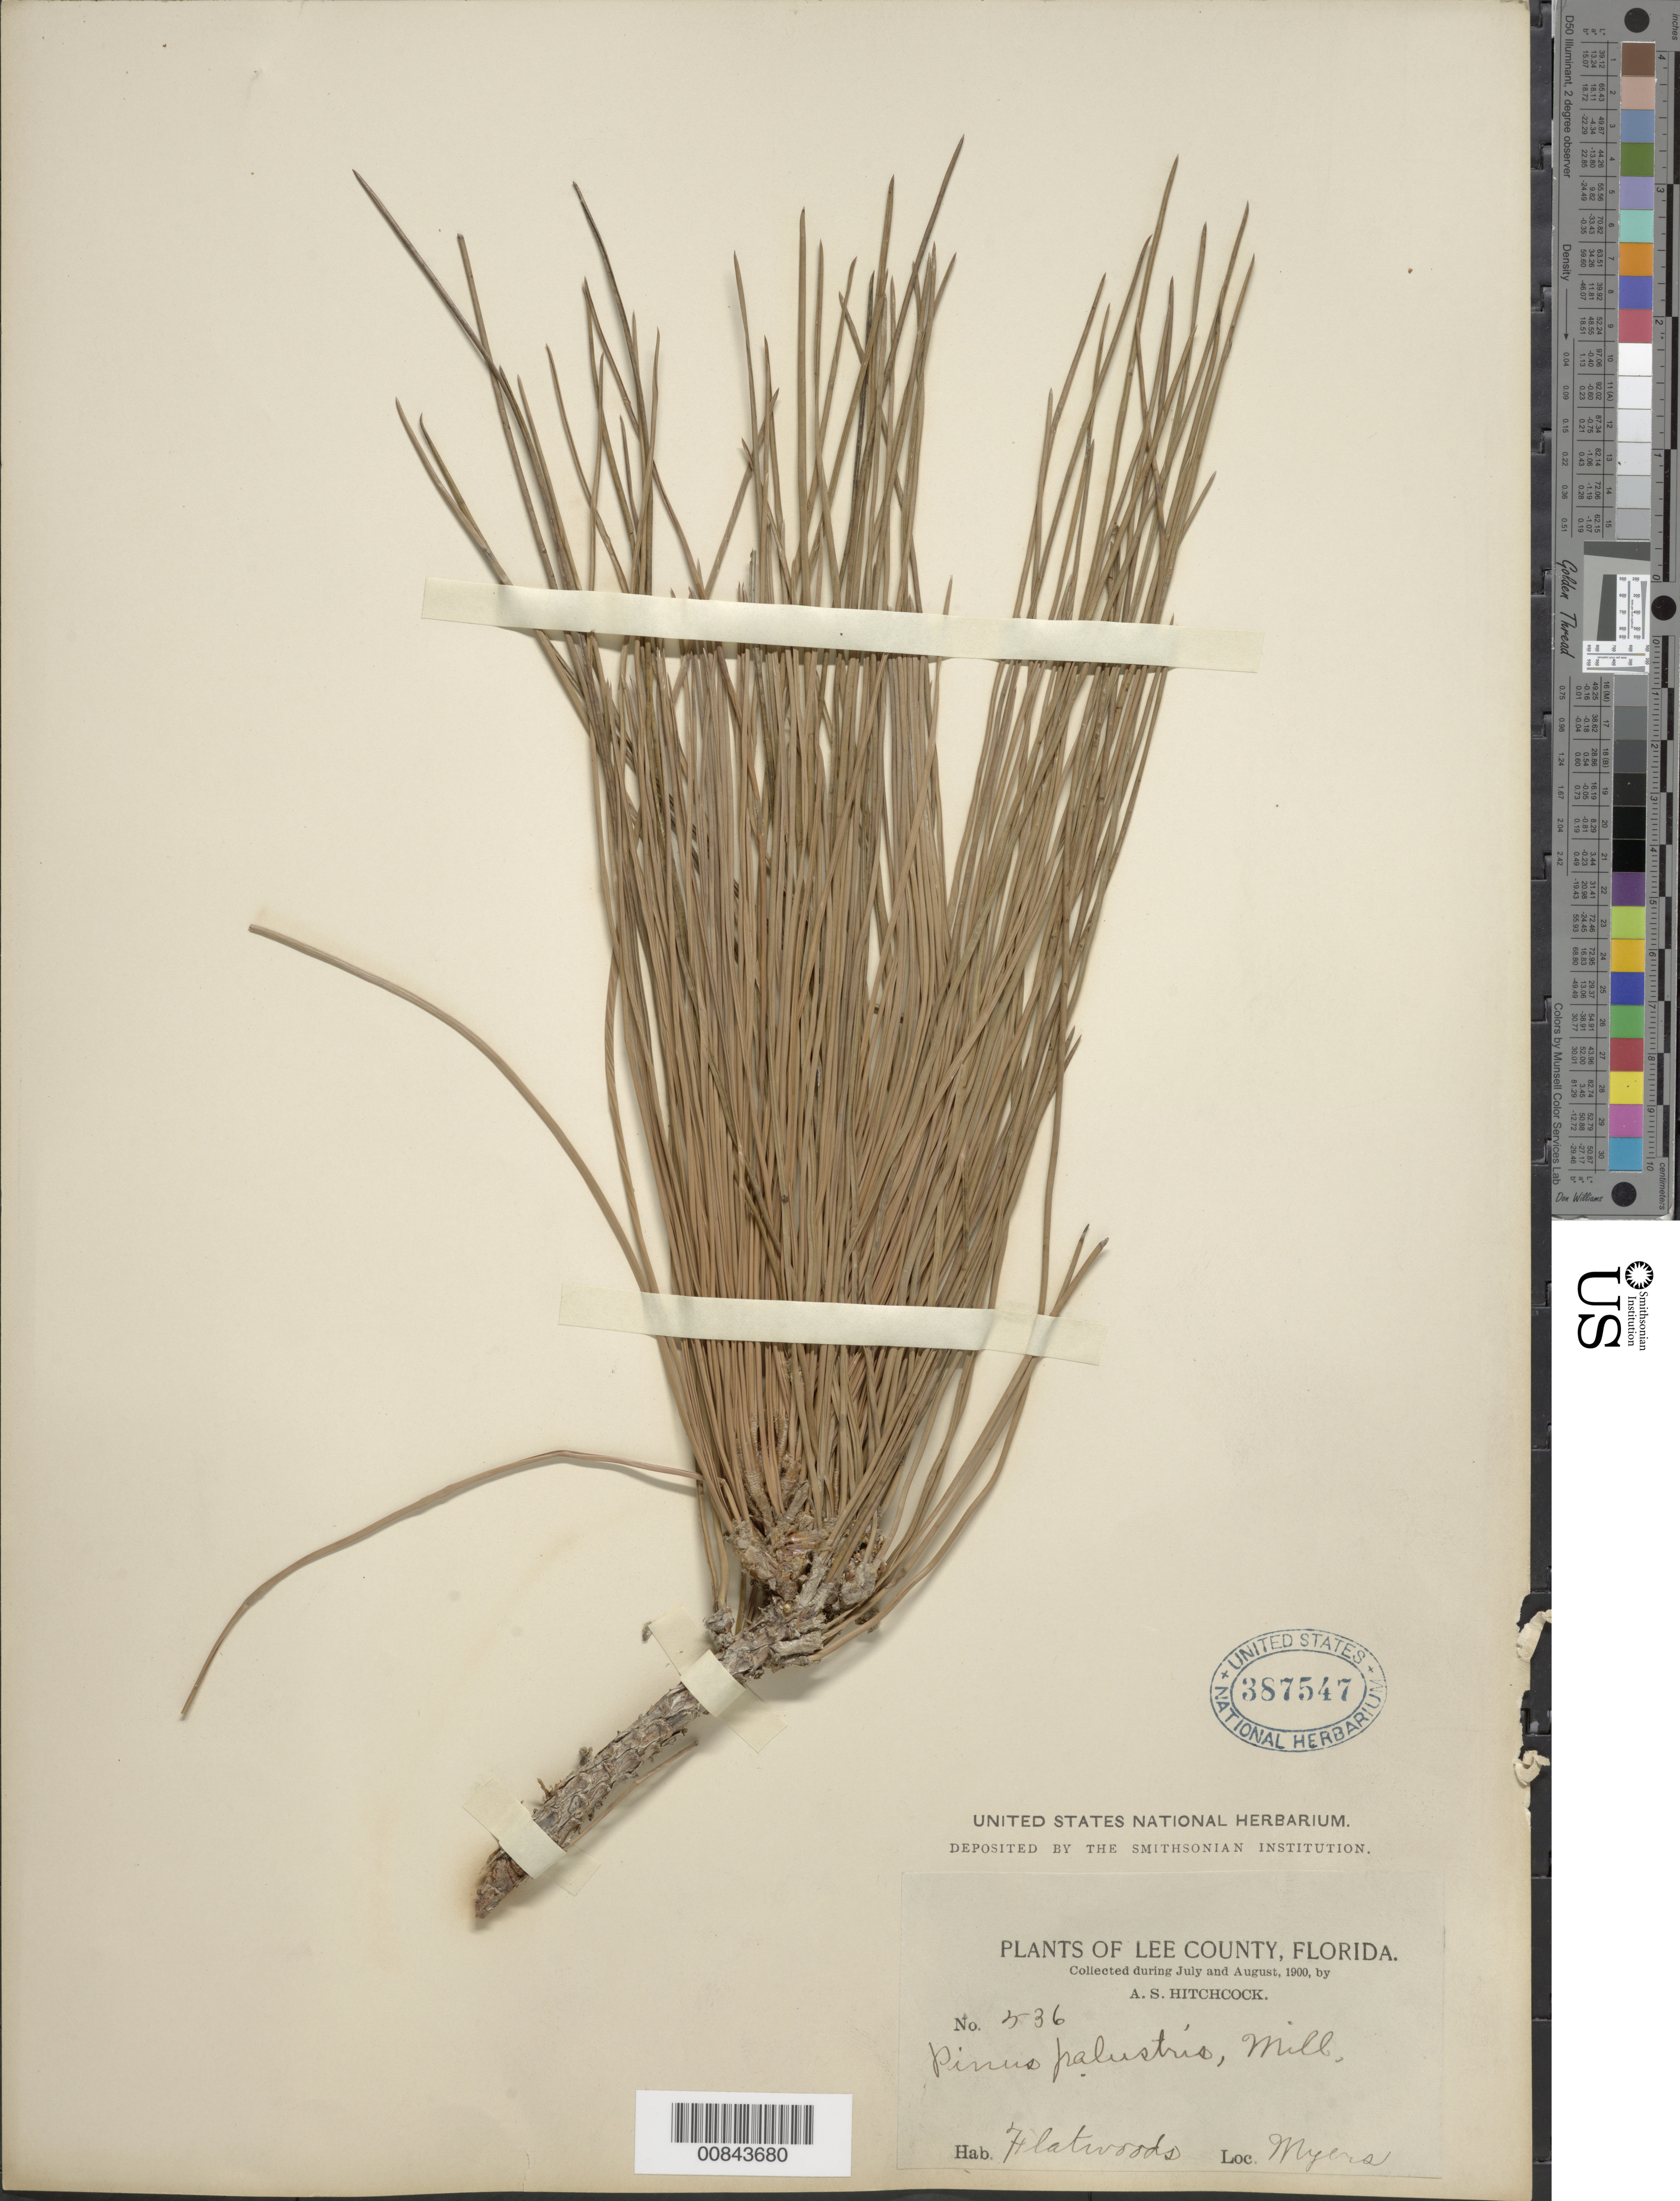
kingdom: Plantae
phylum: Tracheophyta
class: Pinopsida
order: Pinales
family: Pinaceae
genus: Pinus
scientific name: Pinus palustris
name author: Mill.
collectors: A. S. Hitchcock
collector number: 736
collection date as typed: Jul 1900 to -- Aug 1900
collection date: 1900-07/1900-08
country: United States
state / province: Florida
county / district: Lee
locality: Myers.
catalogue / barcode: US 387547